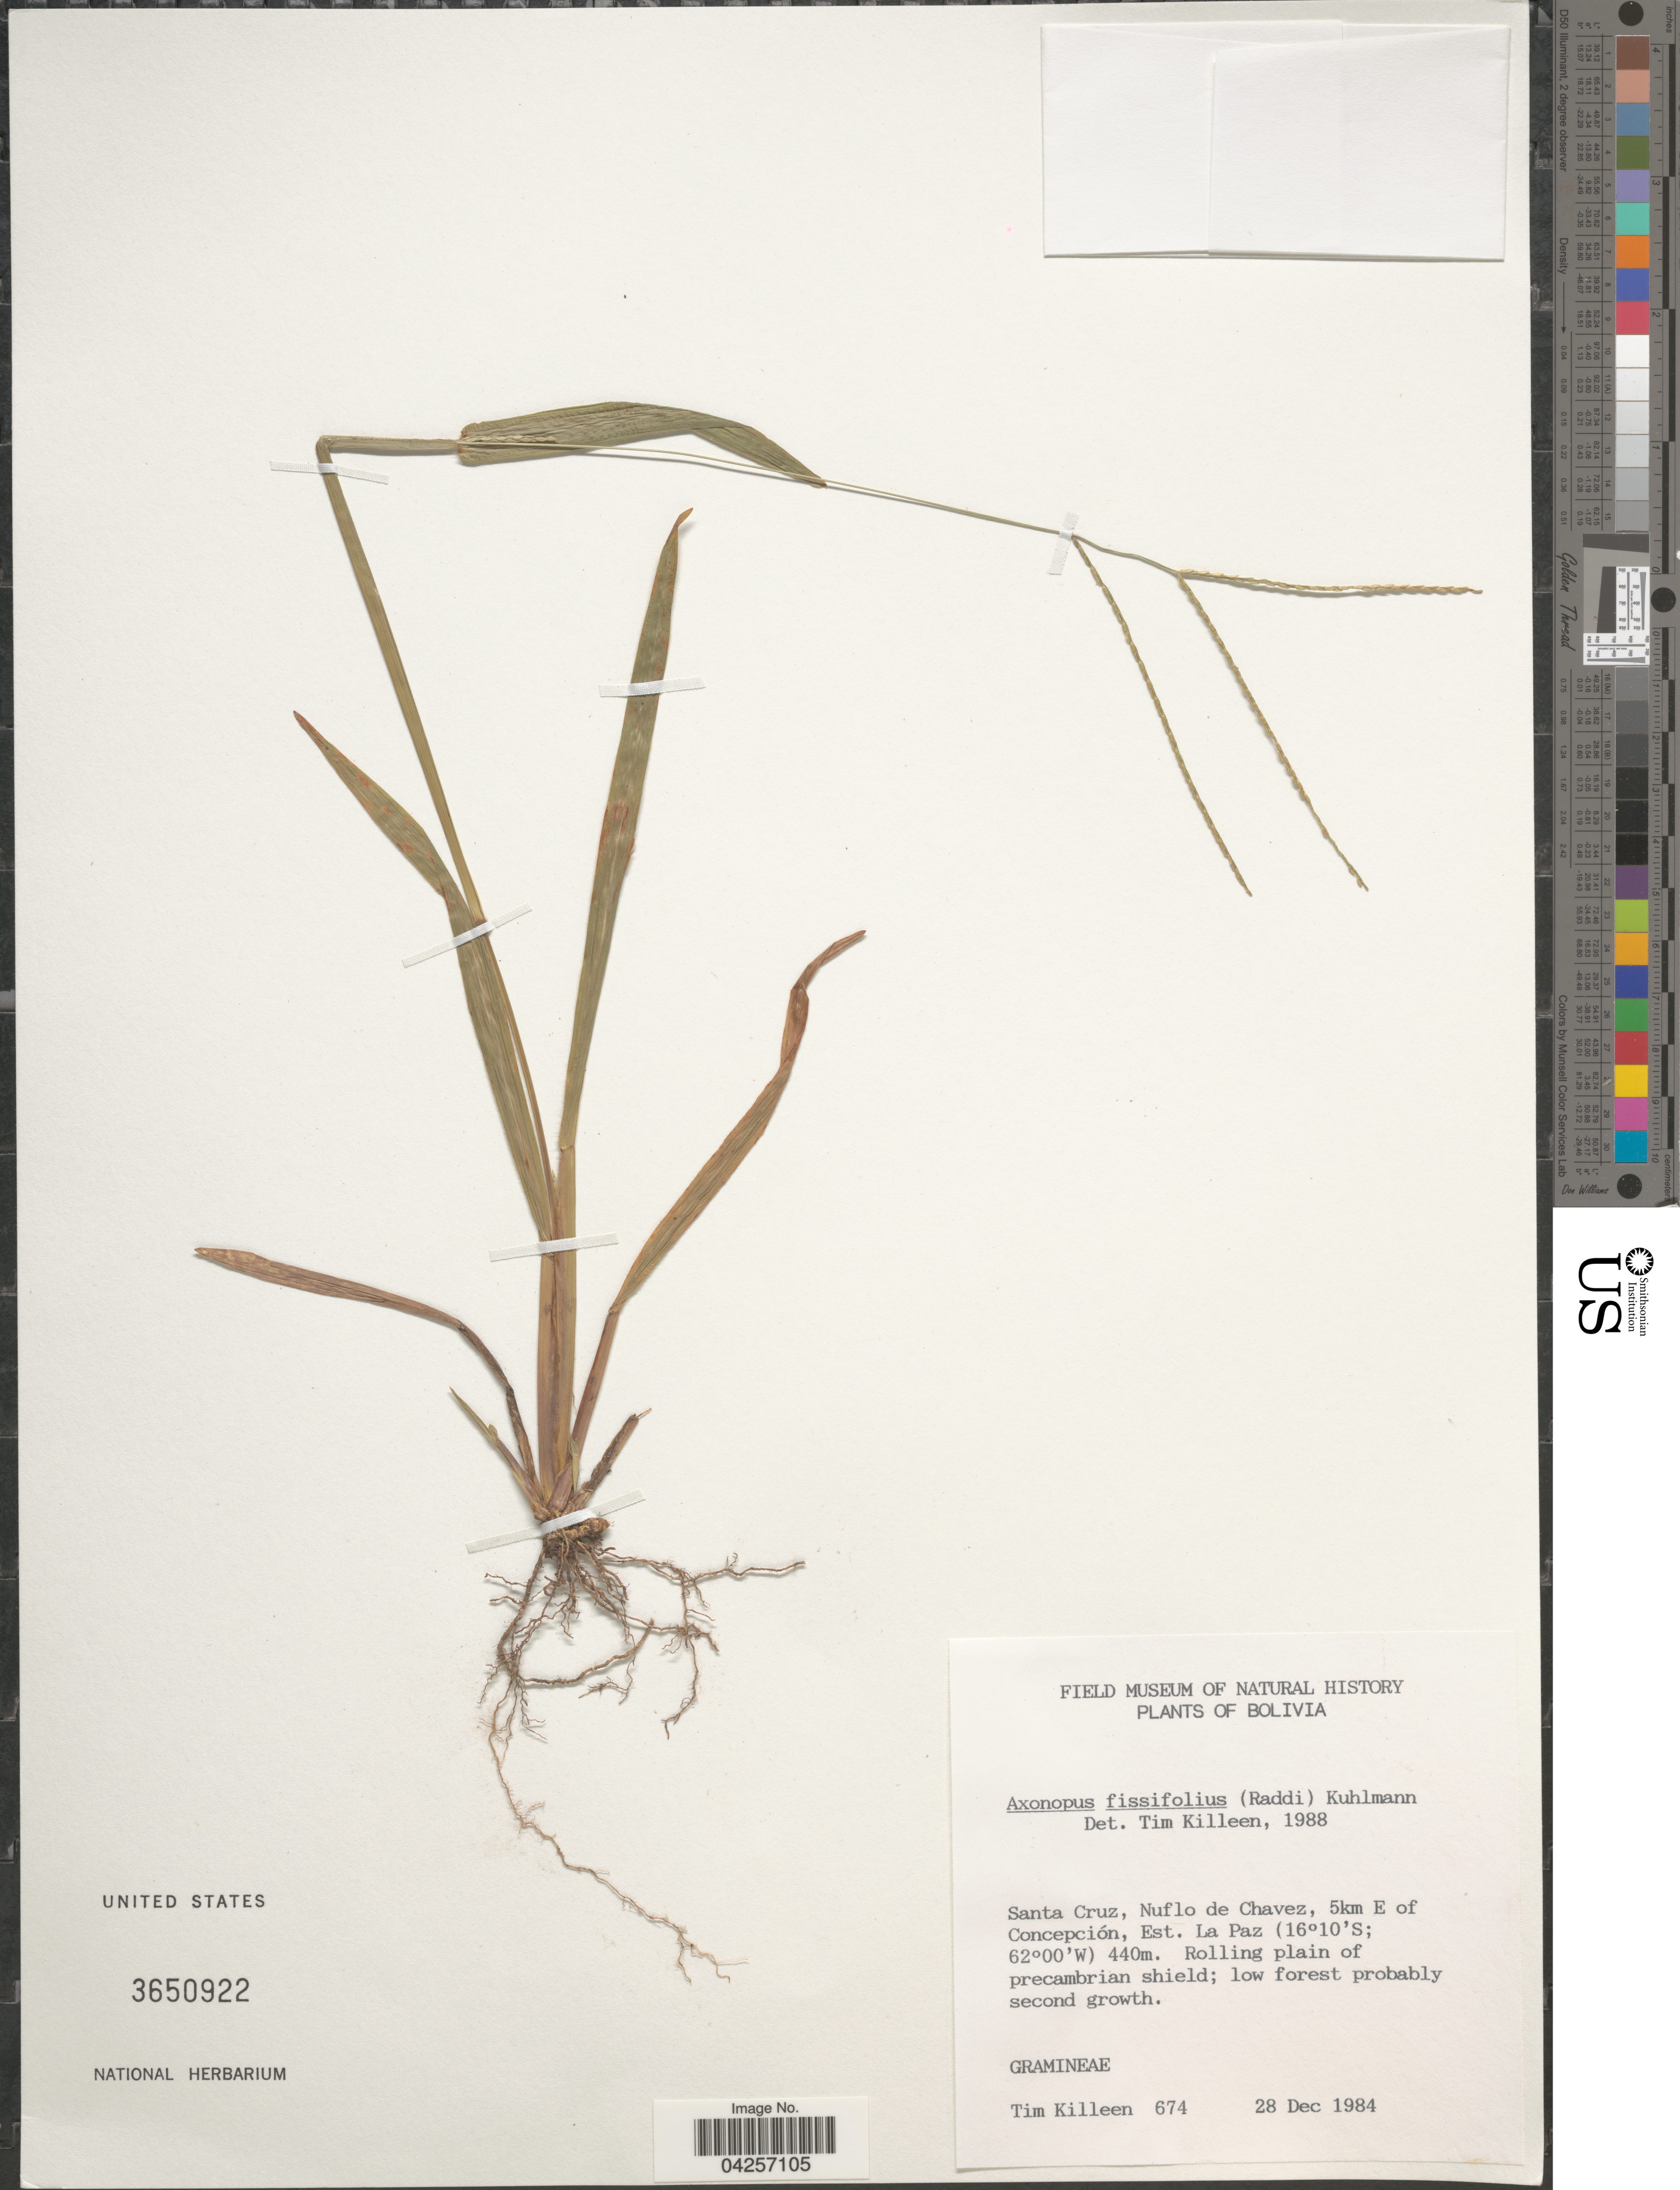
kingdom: Plantae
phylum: Tracheophyta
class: Liliopsida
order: Poales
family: Poaceae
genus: Axonopus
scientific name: Axonopus fissifolius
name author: (Raddi) Kuhlm.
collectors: T. J. Killeen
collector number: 674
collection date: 1984-12-28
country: Bolivia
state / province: Santa Cruz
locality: Nuflo de Chavez, 5km E of Concepción, Est. La Paz.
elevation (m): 440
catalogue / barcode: US 3650922